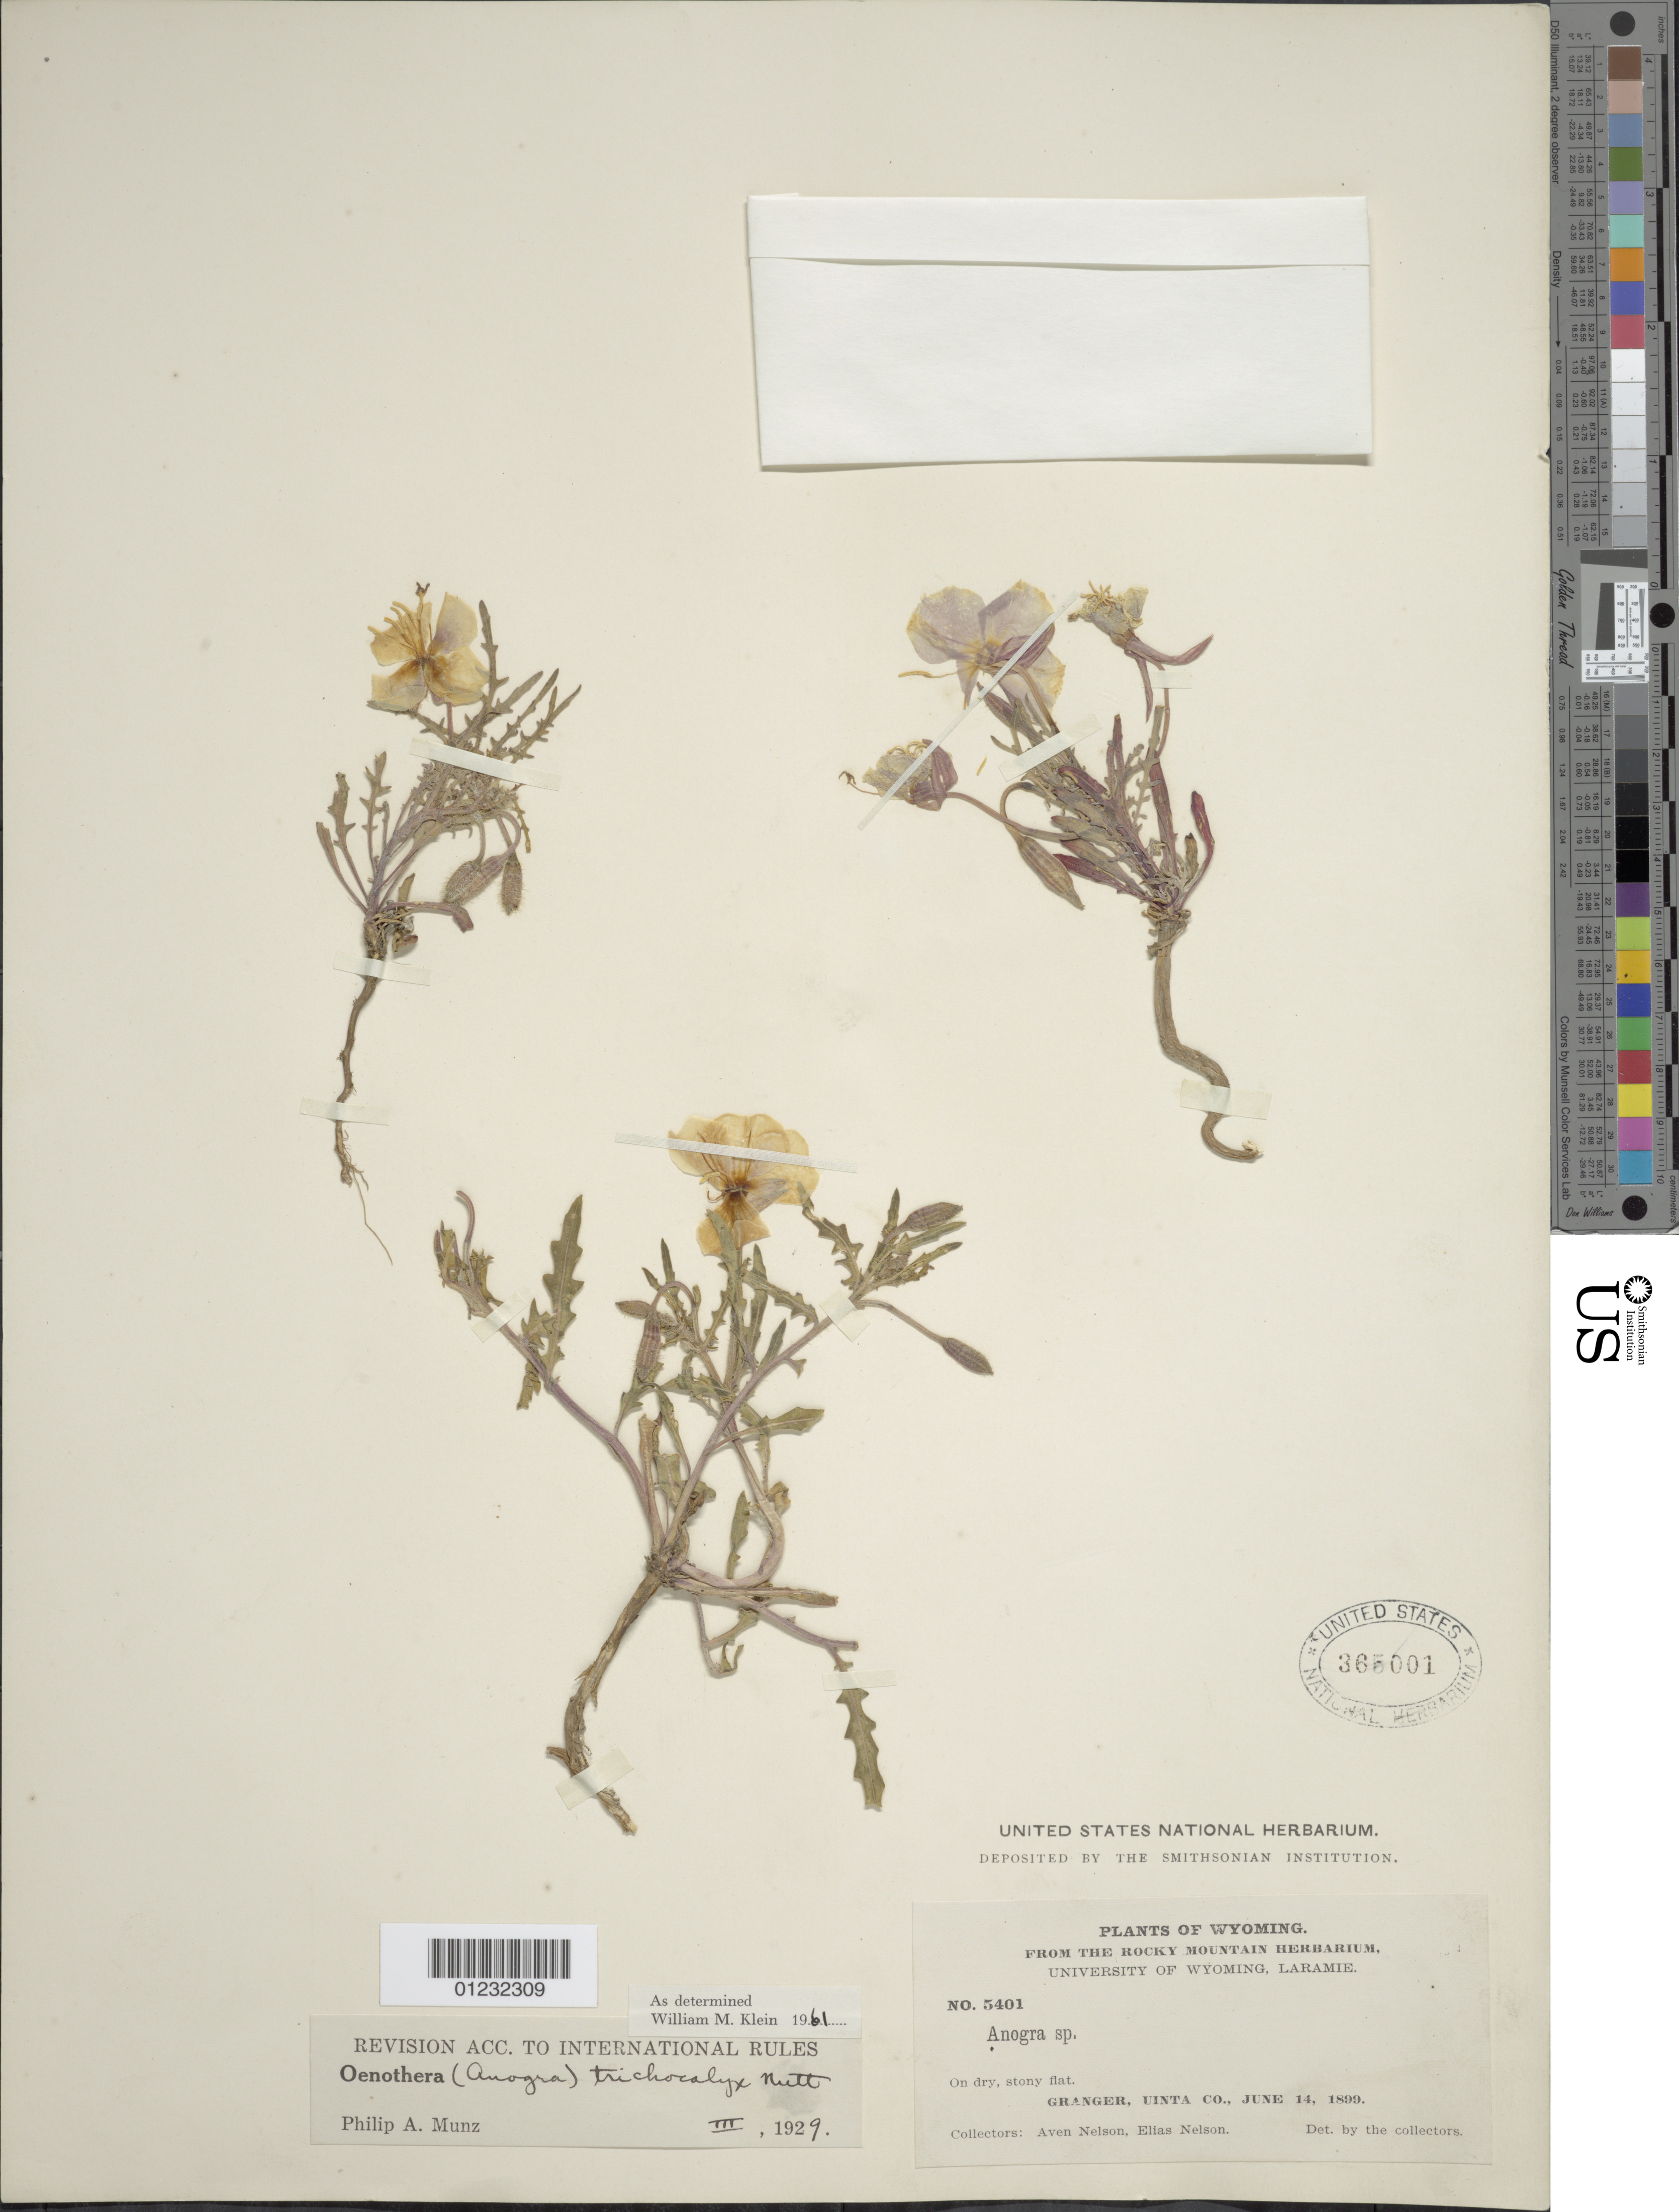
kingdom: Plantae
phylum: Tracheophyta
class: Magnoliopsida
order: Myrtales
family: Onagraceae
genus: Oenothera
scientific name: Oenothera pallida subsp. trichocalyx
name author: (Nutt.) Munz & W.M. Klein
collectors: A. Nelson & E. Nelson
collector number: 5401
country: United States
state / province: Wyoming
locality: Granger, Uinta Co.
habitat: On dry, stony flat.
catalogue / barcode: US 365001